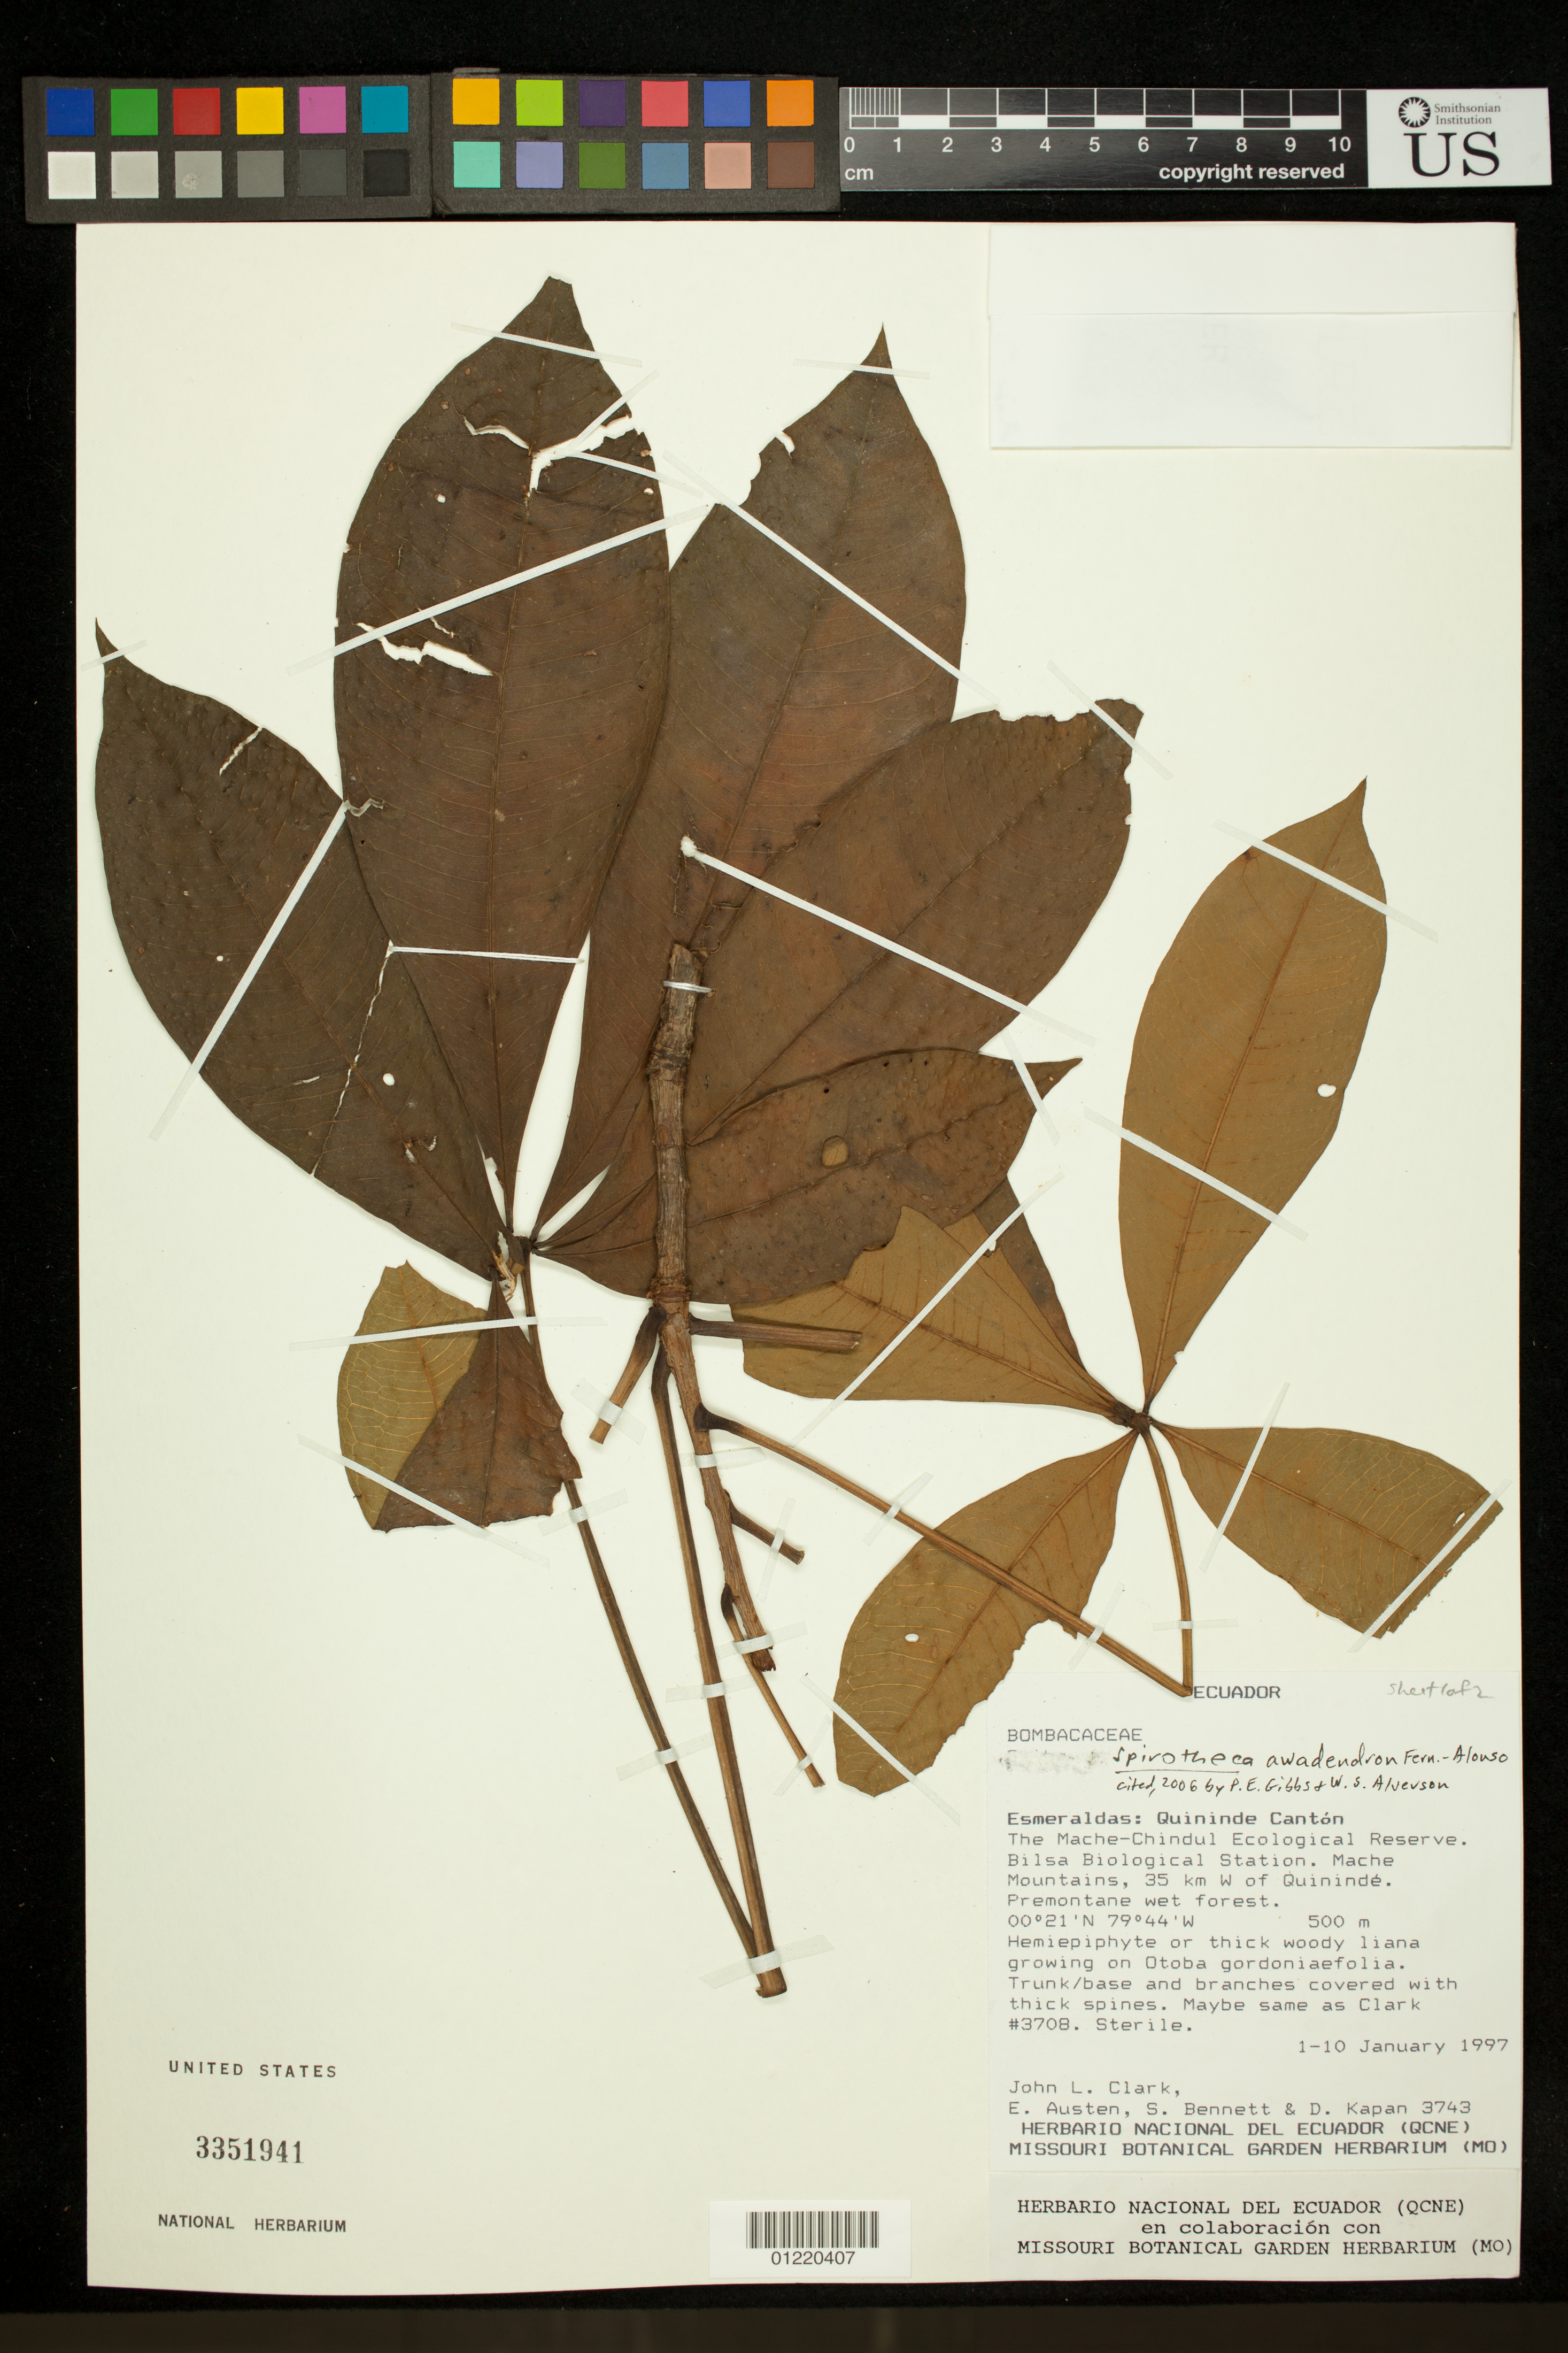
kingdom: Plantae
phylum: Tracheophyta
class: Magnoliopsida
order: Malvales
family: Malvaceae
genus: Spirotheca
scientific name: Spirotheca awadendron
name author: Fern. Alonso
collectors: J. L. Clark, E. Austen, S. Bennett & D. Kapan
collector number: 3743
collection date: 1997-01-01/1997-01-10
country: Ecuador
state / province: Esmeraldas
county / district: Quinindé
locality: The Mache-Chindul Ecological Reserve. Bilsa Biological Station. Mache Mountains, 35 km W of Quininde. Premontane wet forest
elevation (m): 500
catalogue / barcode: US 3351941